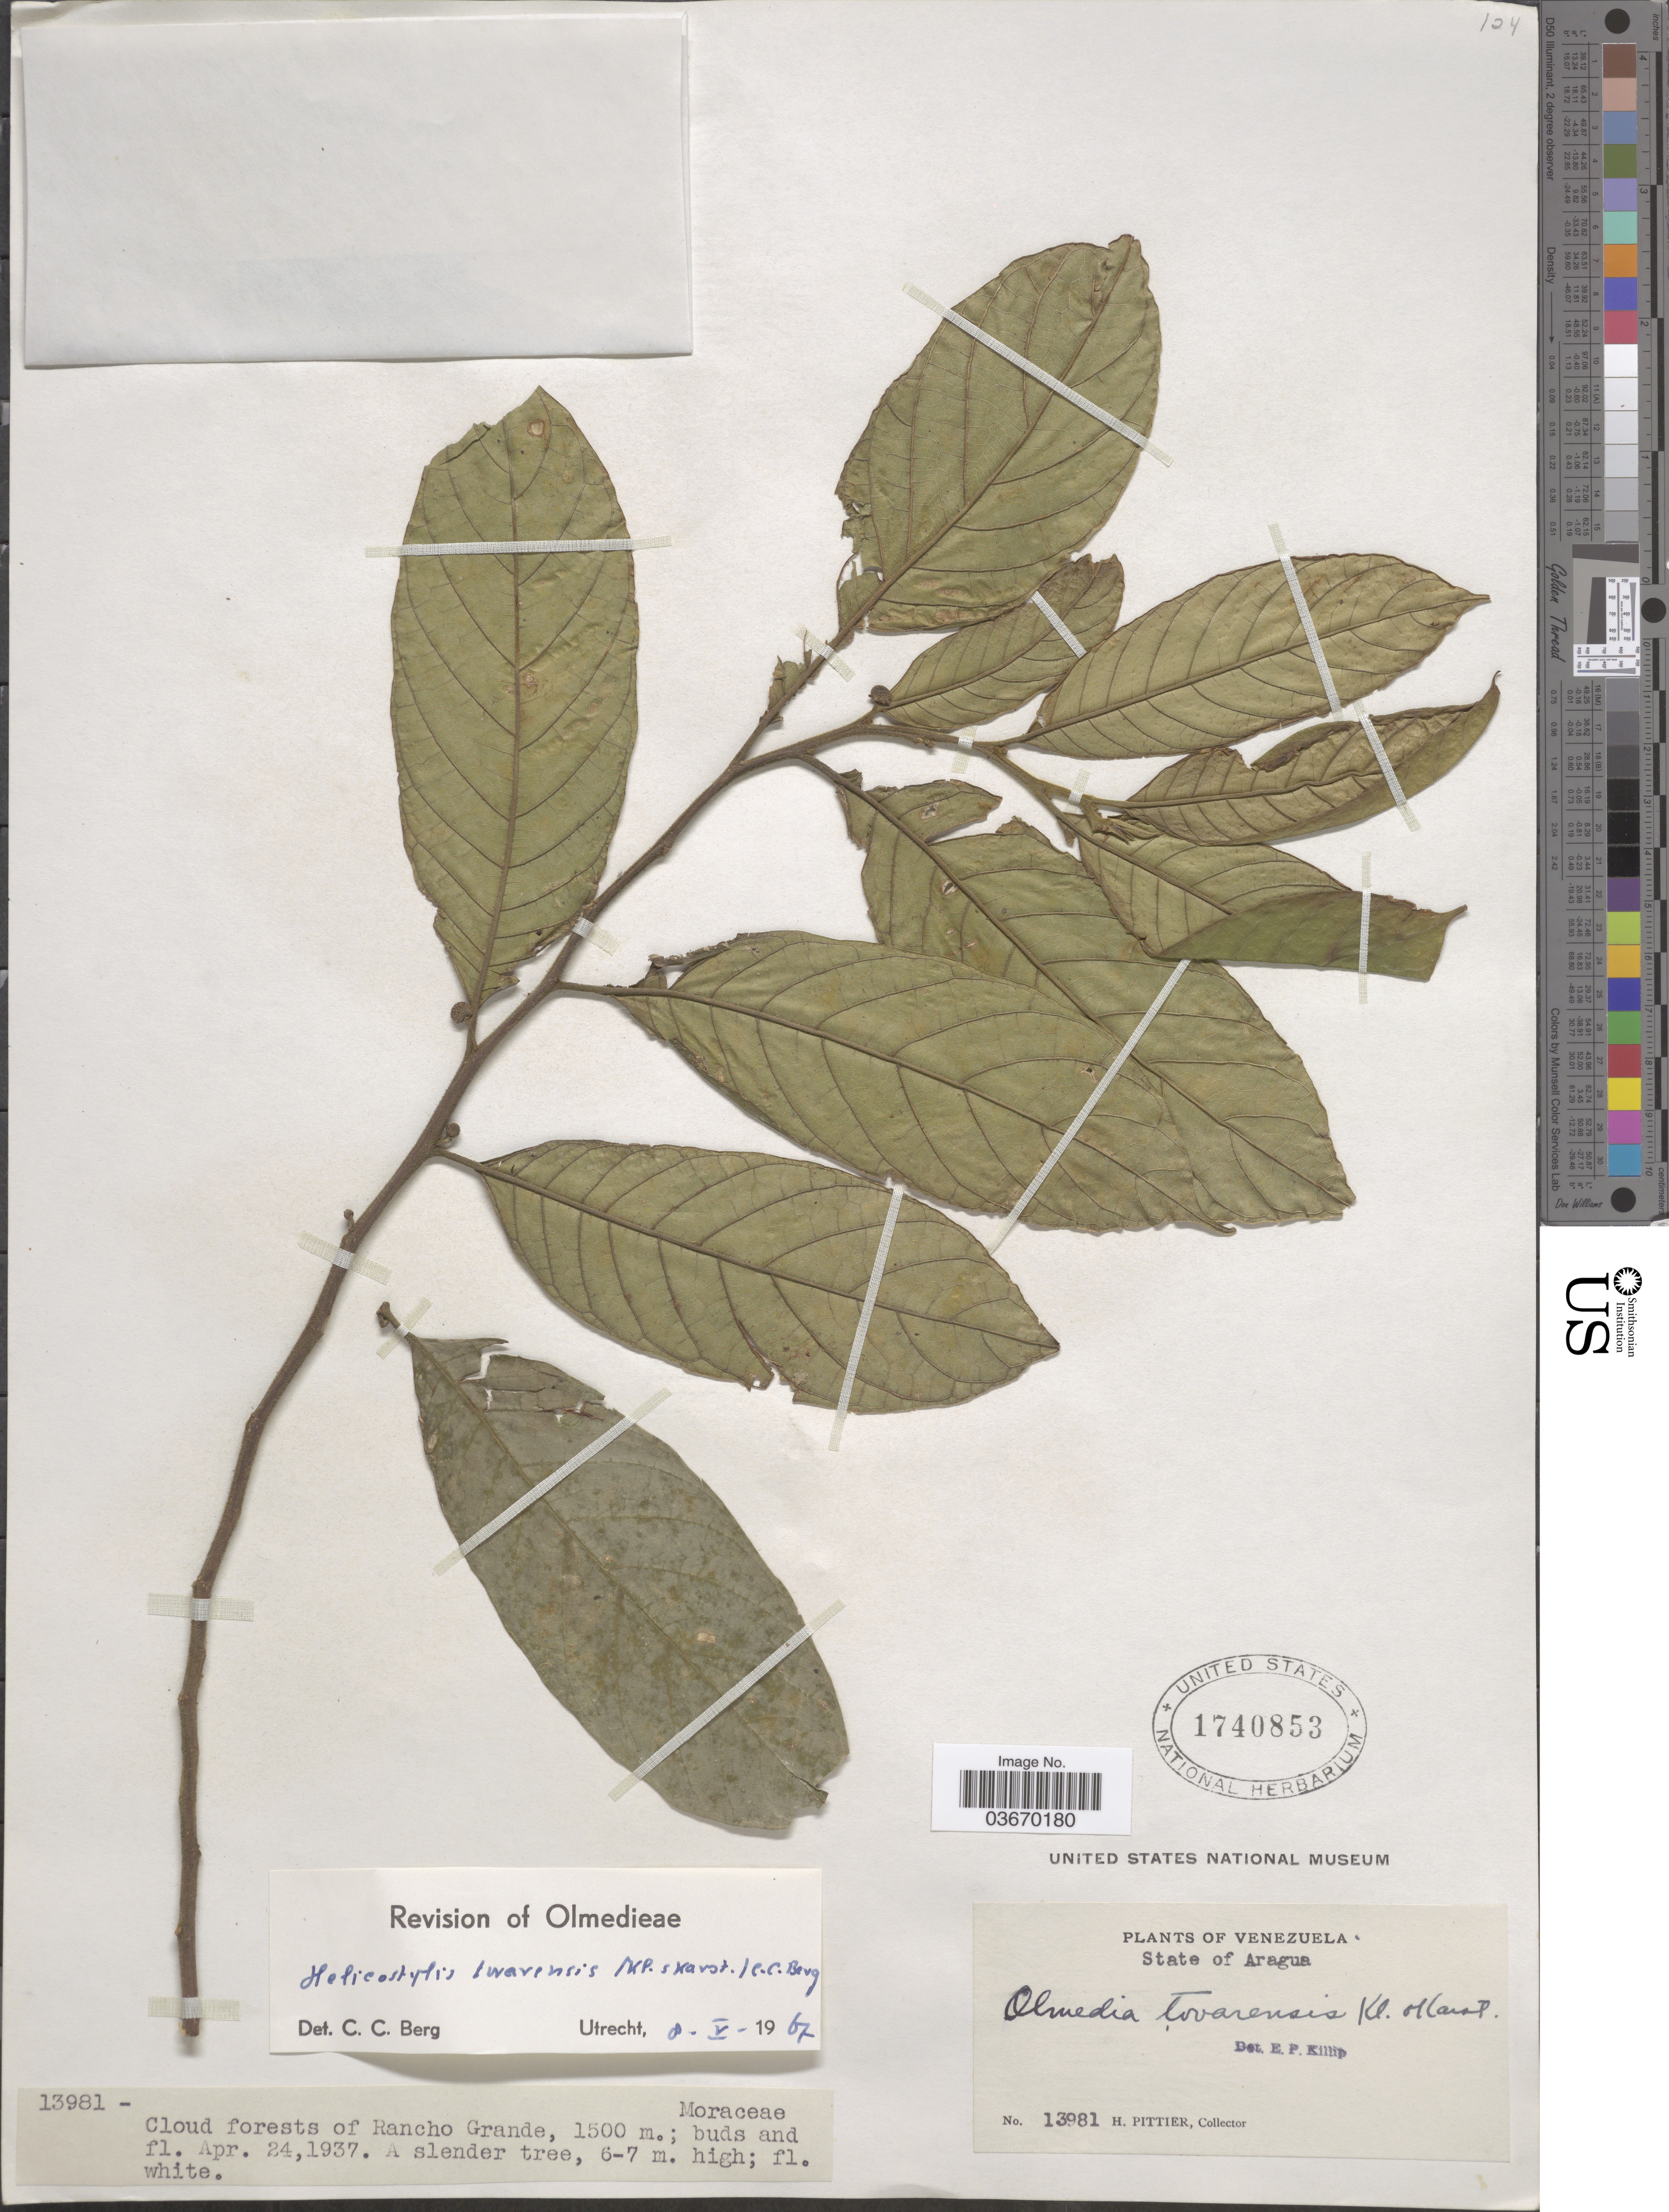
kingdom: Plantae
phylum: Tracheophyta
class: Magnoliopsida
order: Rosales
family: Moraceae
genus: Helicostylis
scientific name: Helicostylis tovarensis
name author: (Klotzsch & H. Karst.) C.C. Berg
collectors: H. F. Pittier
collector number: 13981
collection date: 1937-04-24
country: Venezuela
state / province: Aragua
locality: Cloud forests of Rancho Grande.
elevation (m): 1500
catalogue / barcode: US 1740853